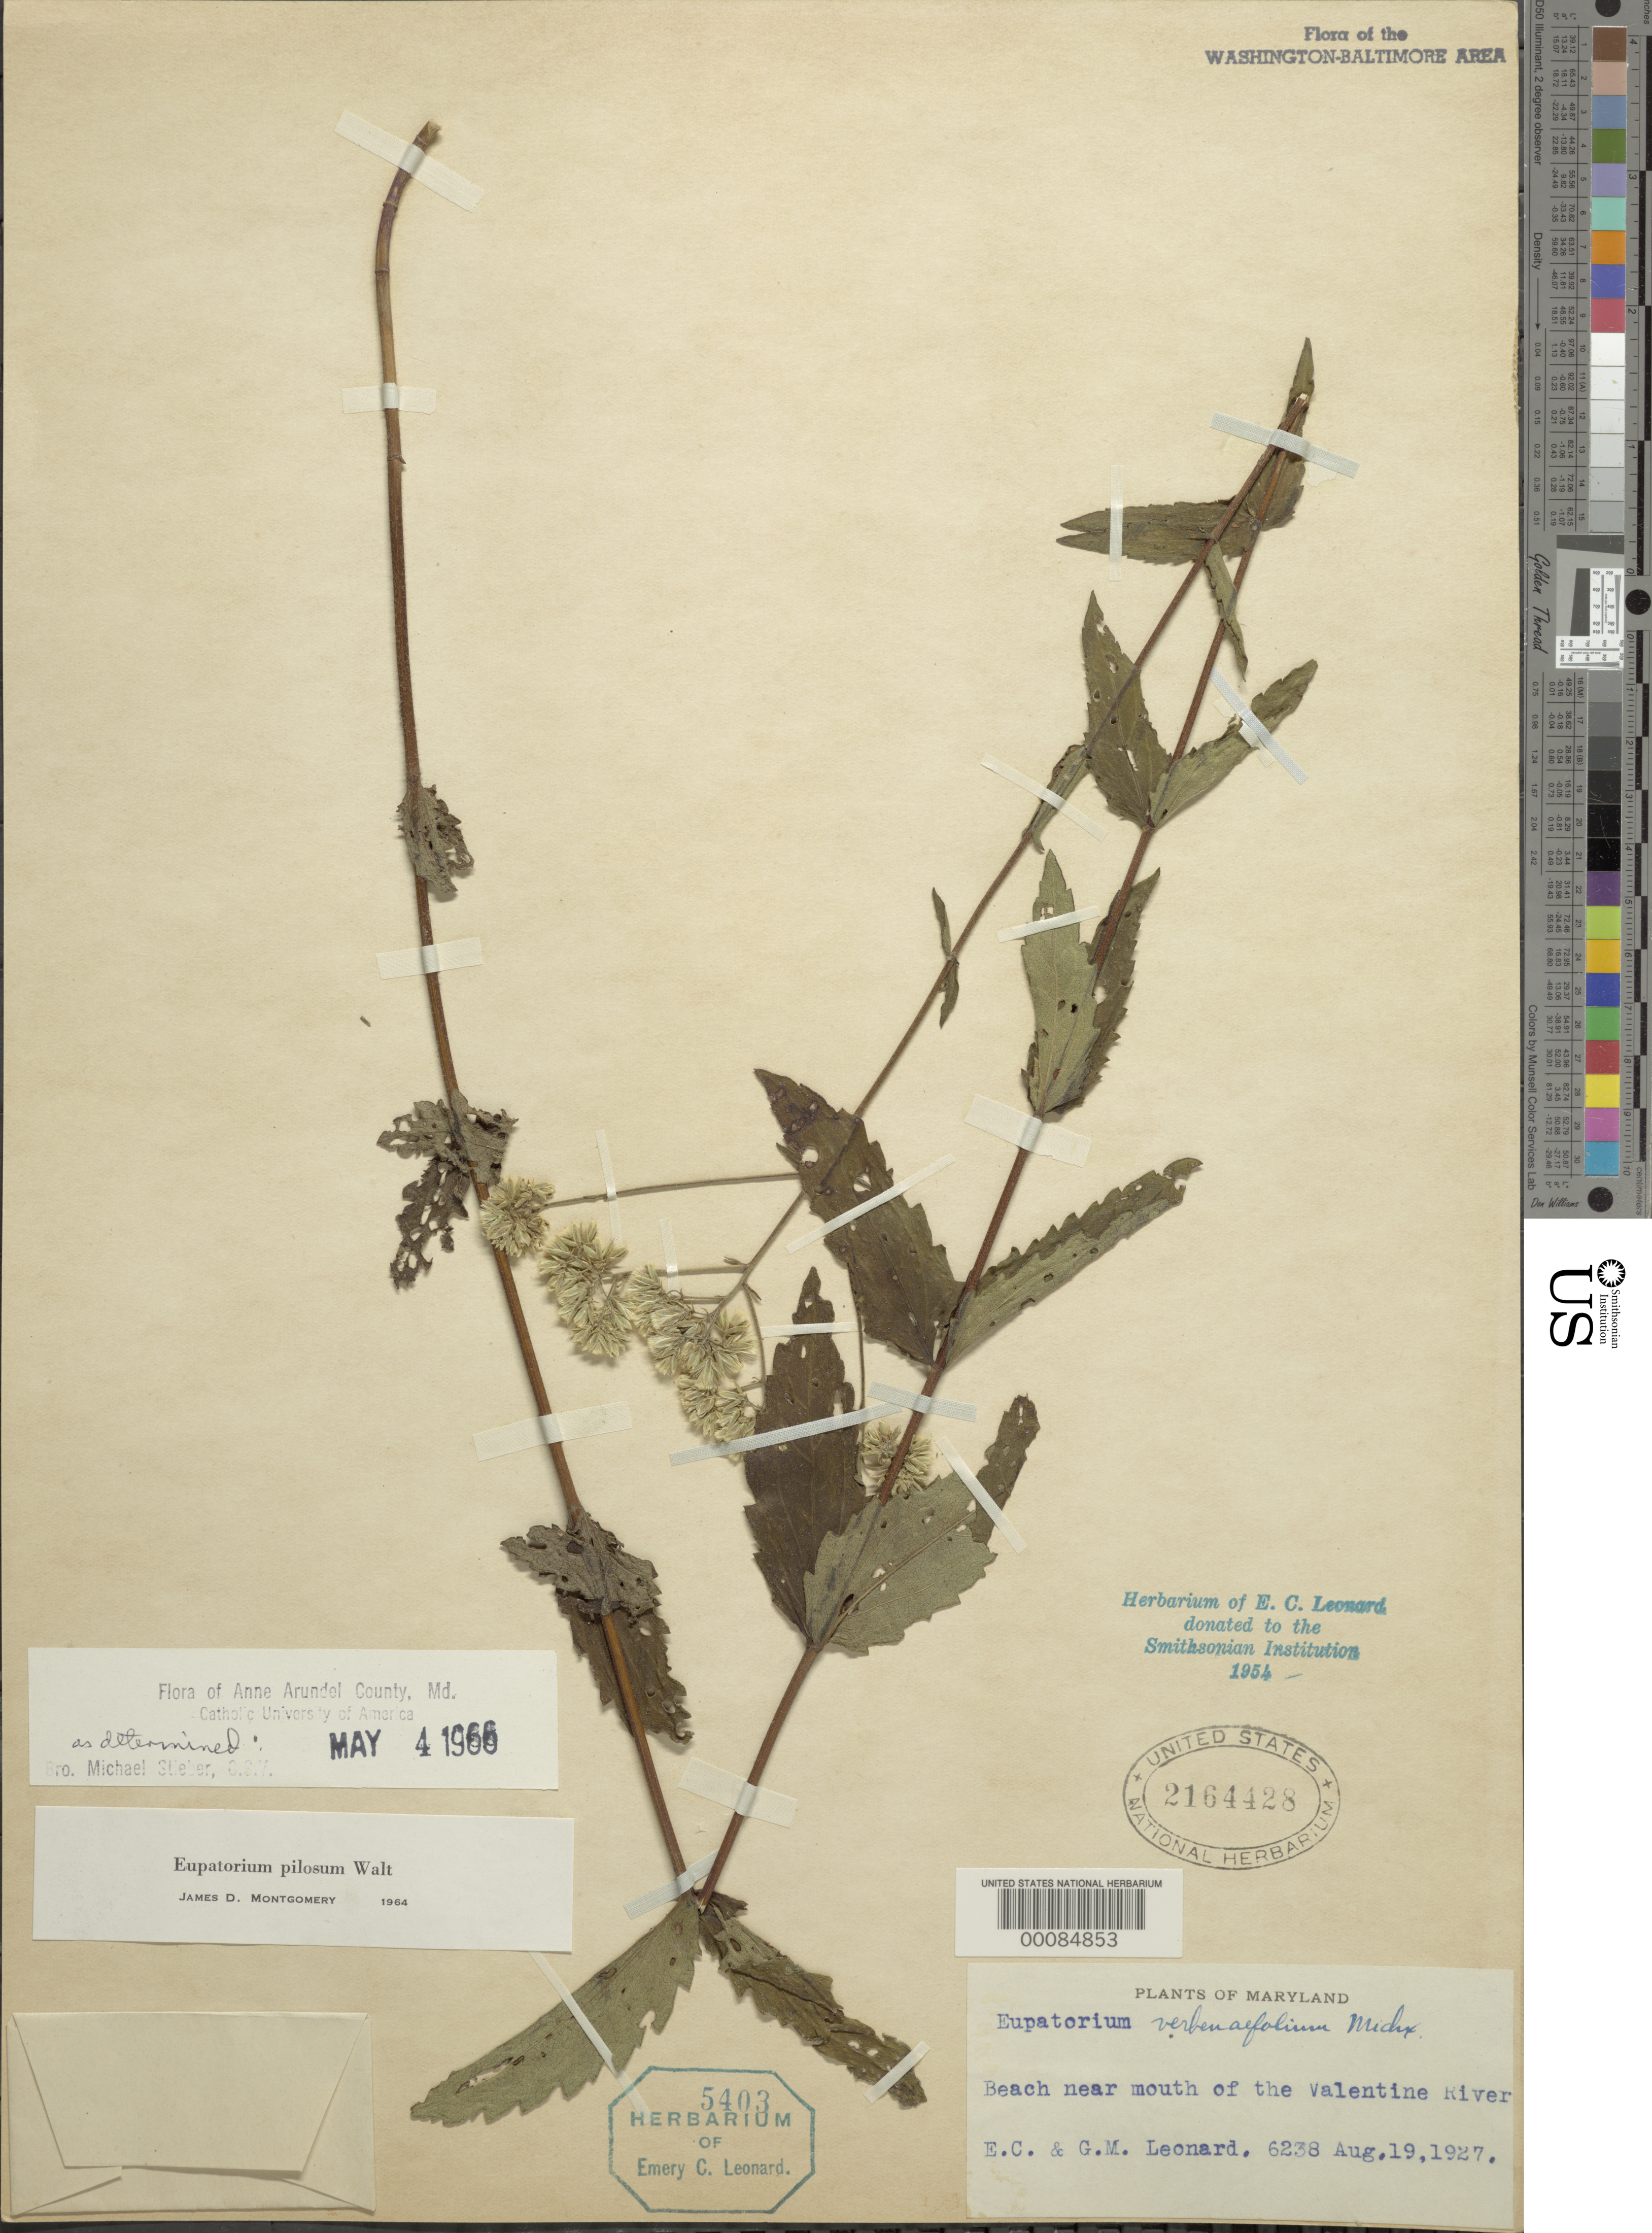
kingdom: Plantae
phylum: Tracheophyta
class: Magnoliopsida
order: Asterales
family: Asteraceae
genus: Eupatorium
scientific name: Eupatorium pilosum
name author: Walter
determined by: Montgomery, J. D.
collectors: E. C. Leonard & G. M. Leonard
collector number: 6238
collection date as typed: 19 Aug 1927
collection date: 1927-08-19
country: United States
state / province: Maryland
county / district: Prince George's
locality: Near mouth of Valentine River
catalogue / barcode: US 2164428